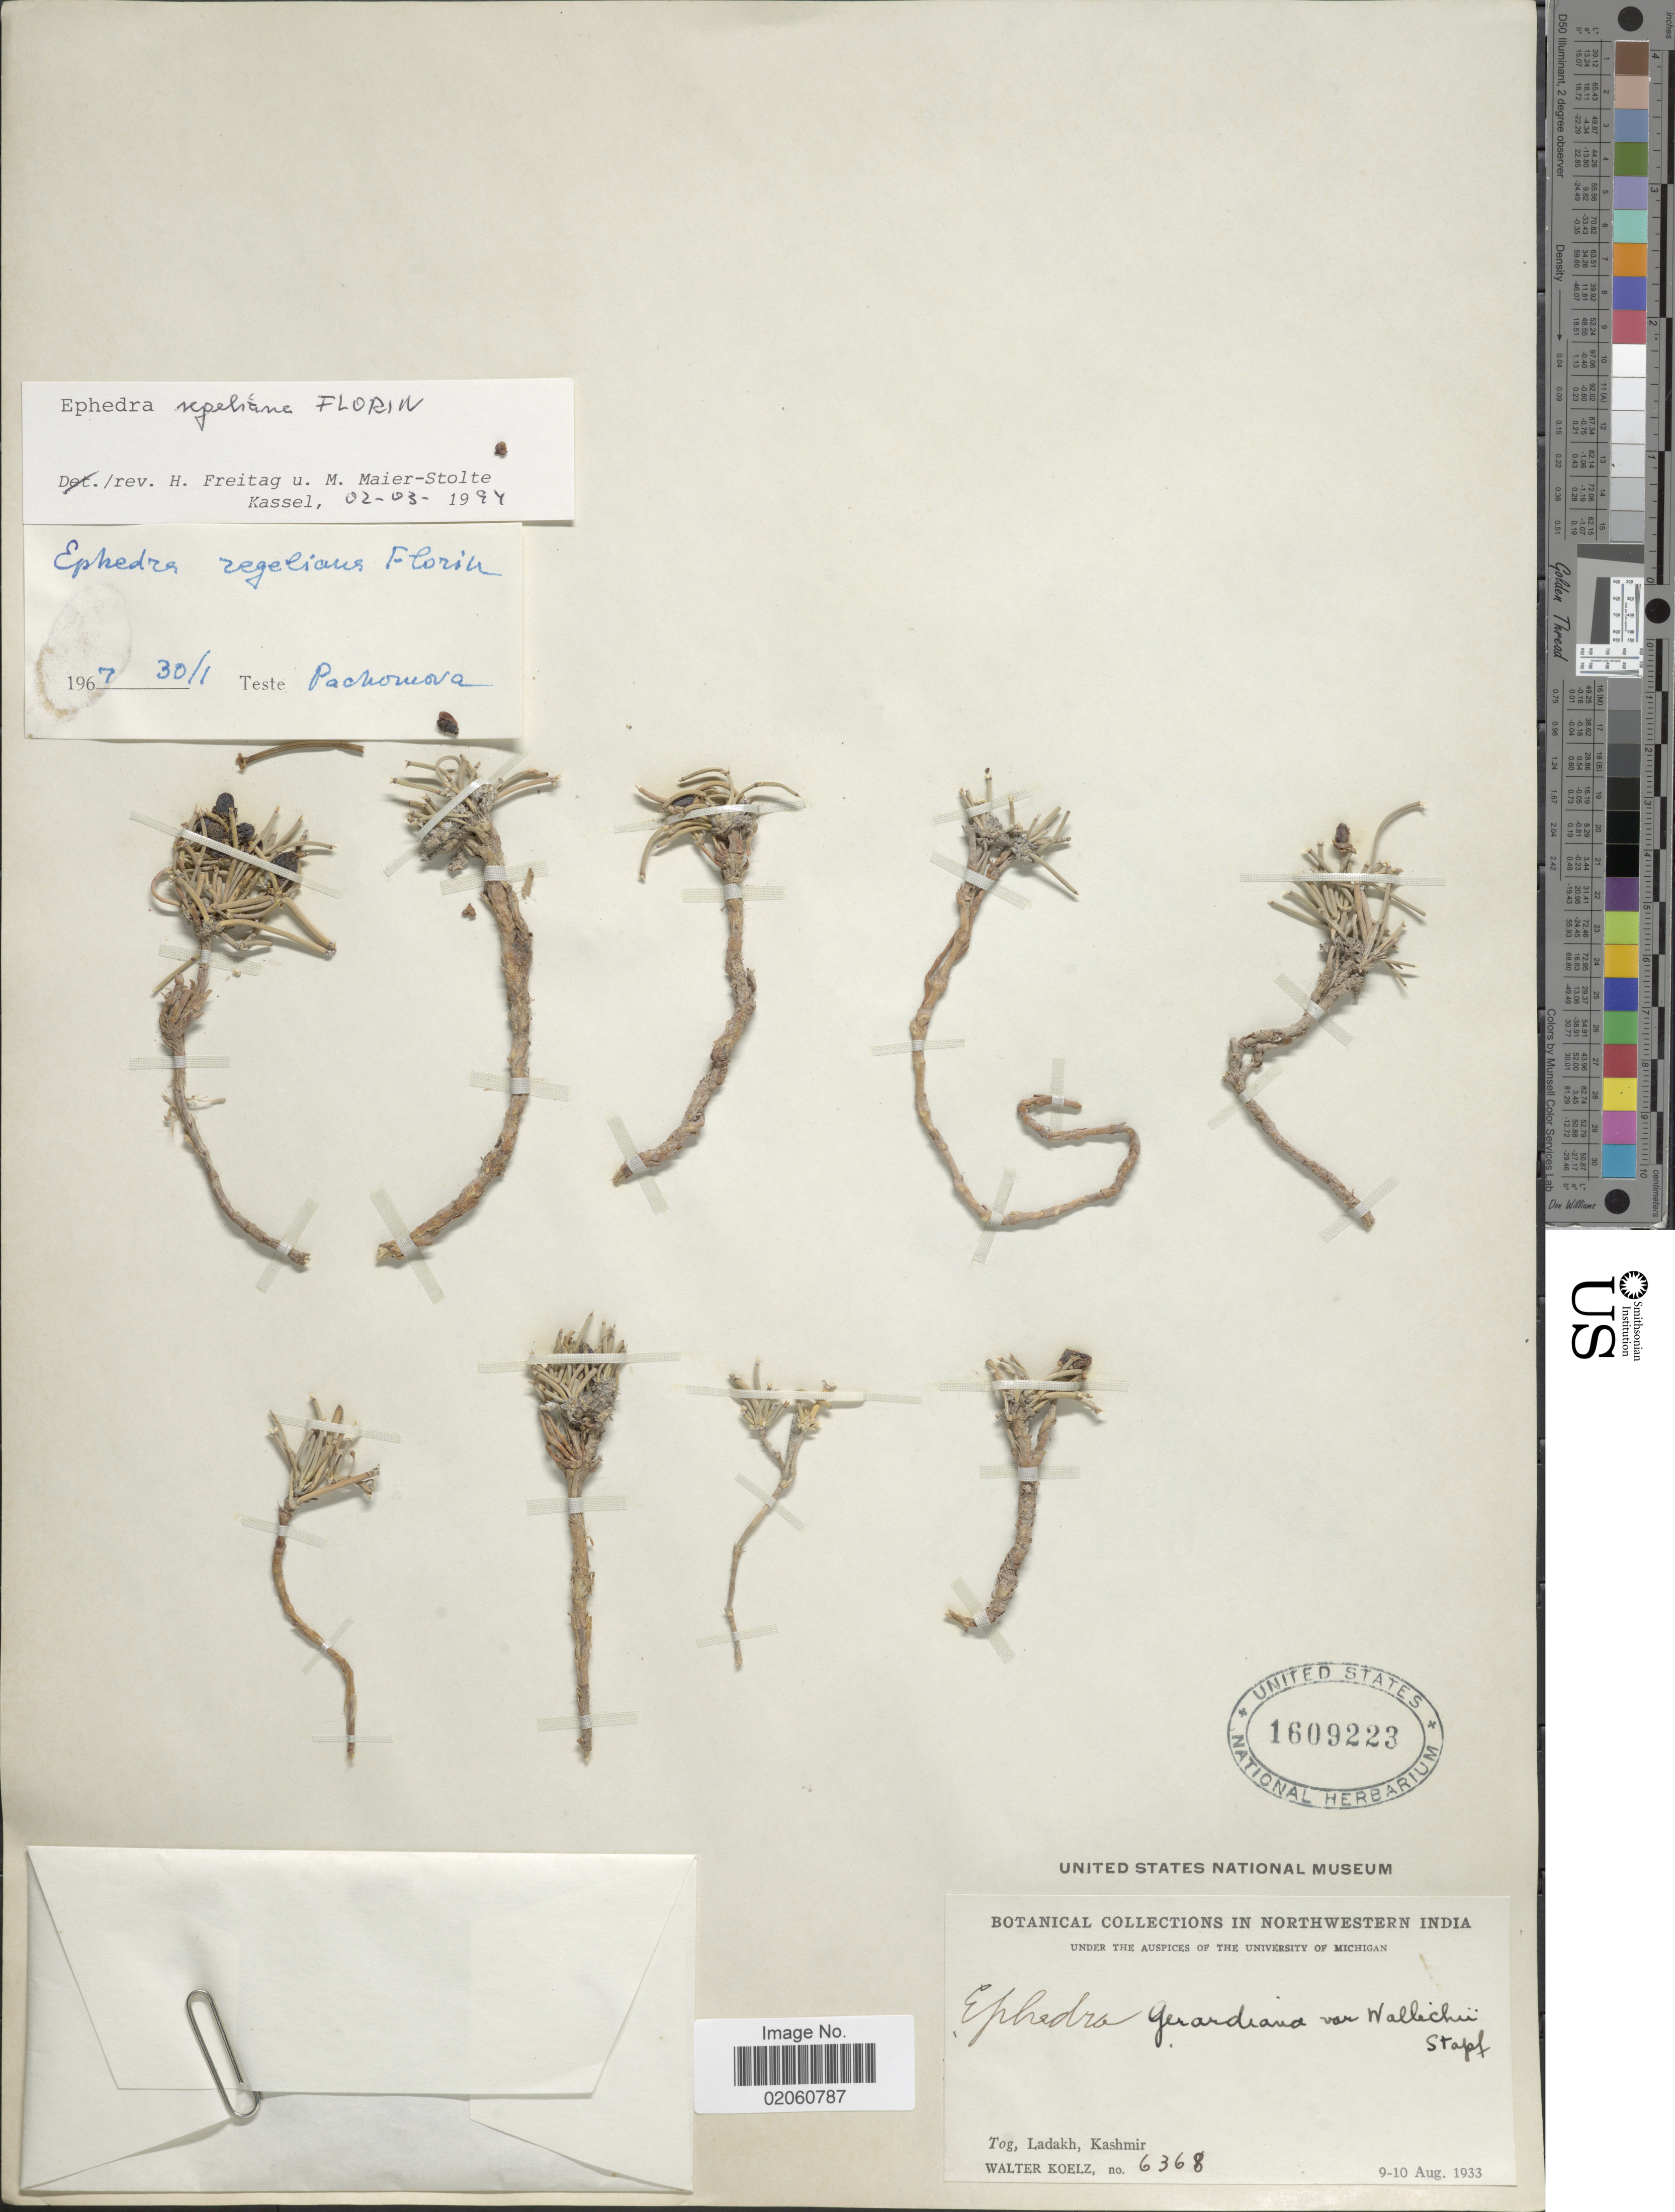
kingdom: Plantae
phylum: Tracheophyta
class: Gnetopsida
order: Ephedrales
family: Ephedraceae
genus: Ephedra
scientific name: Ephedra regeliana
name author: Florin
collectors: W. N. Koelz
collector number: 6368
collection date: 1933-08-09/1933-08-10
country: India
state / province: Jammu and Kashmir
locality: In Northwestern India, Tog, Ladakh, Kashmir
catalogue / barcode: US 1609223